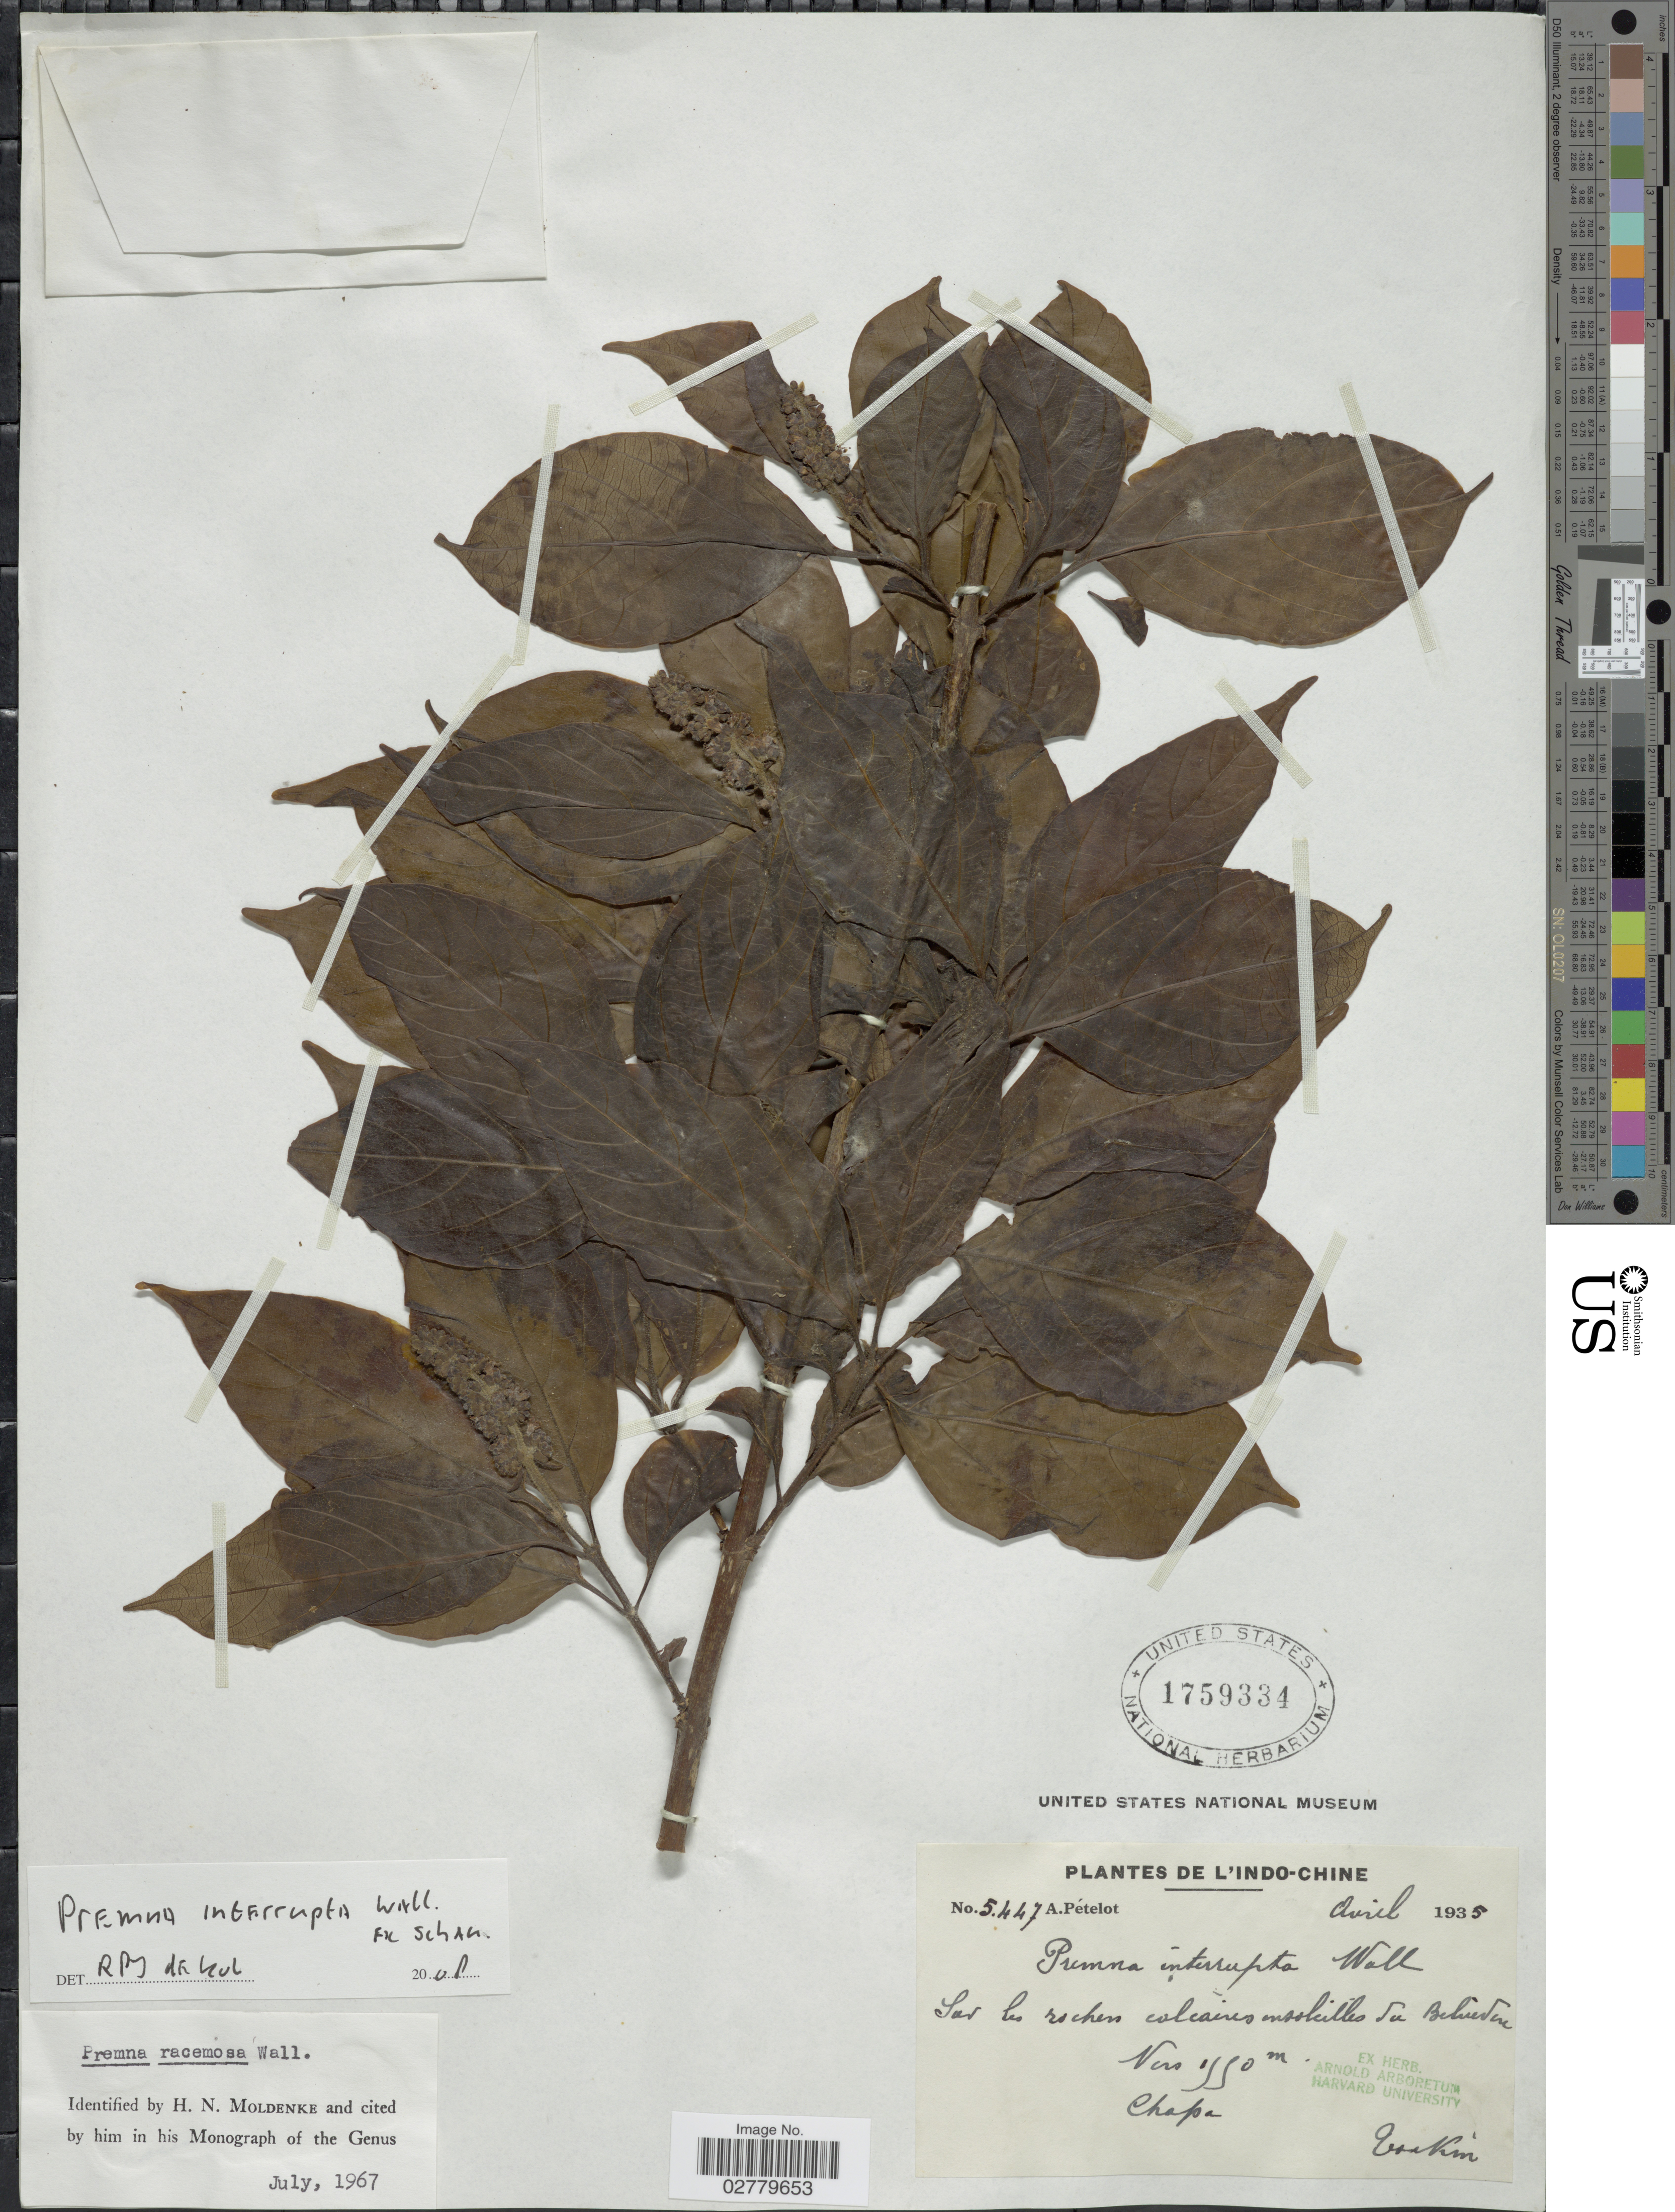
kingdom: Plantae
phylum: Tracheophyta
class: Magnoliopsida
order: Lamiales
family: Lamiaceae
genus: Premna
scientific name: Premna interrupta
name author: Wall. ex Schauer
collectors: A. Petelot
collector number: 5447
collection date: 1935-04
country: Vietnam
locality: Sur les rochers calcaires mosluilles du Behudeu [interpreted]. Chapa. Tonkin.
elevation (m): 1550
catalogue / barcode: US 1759334